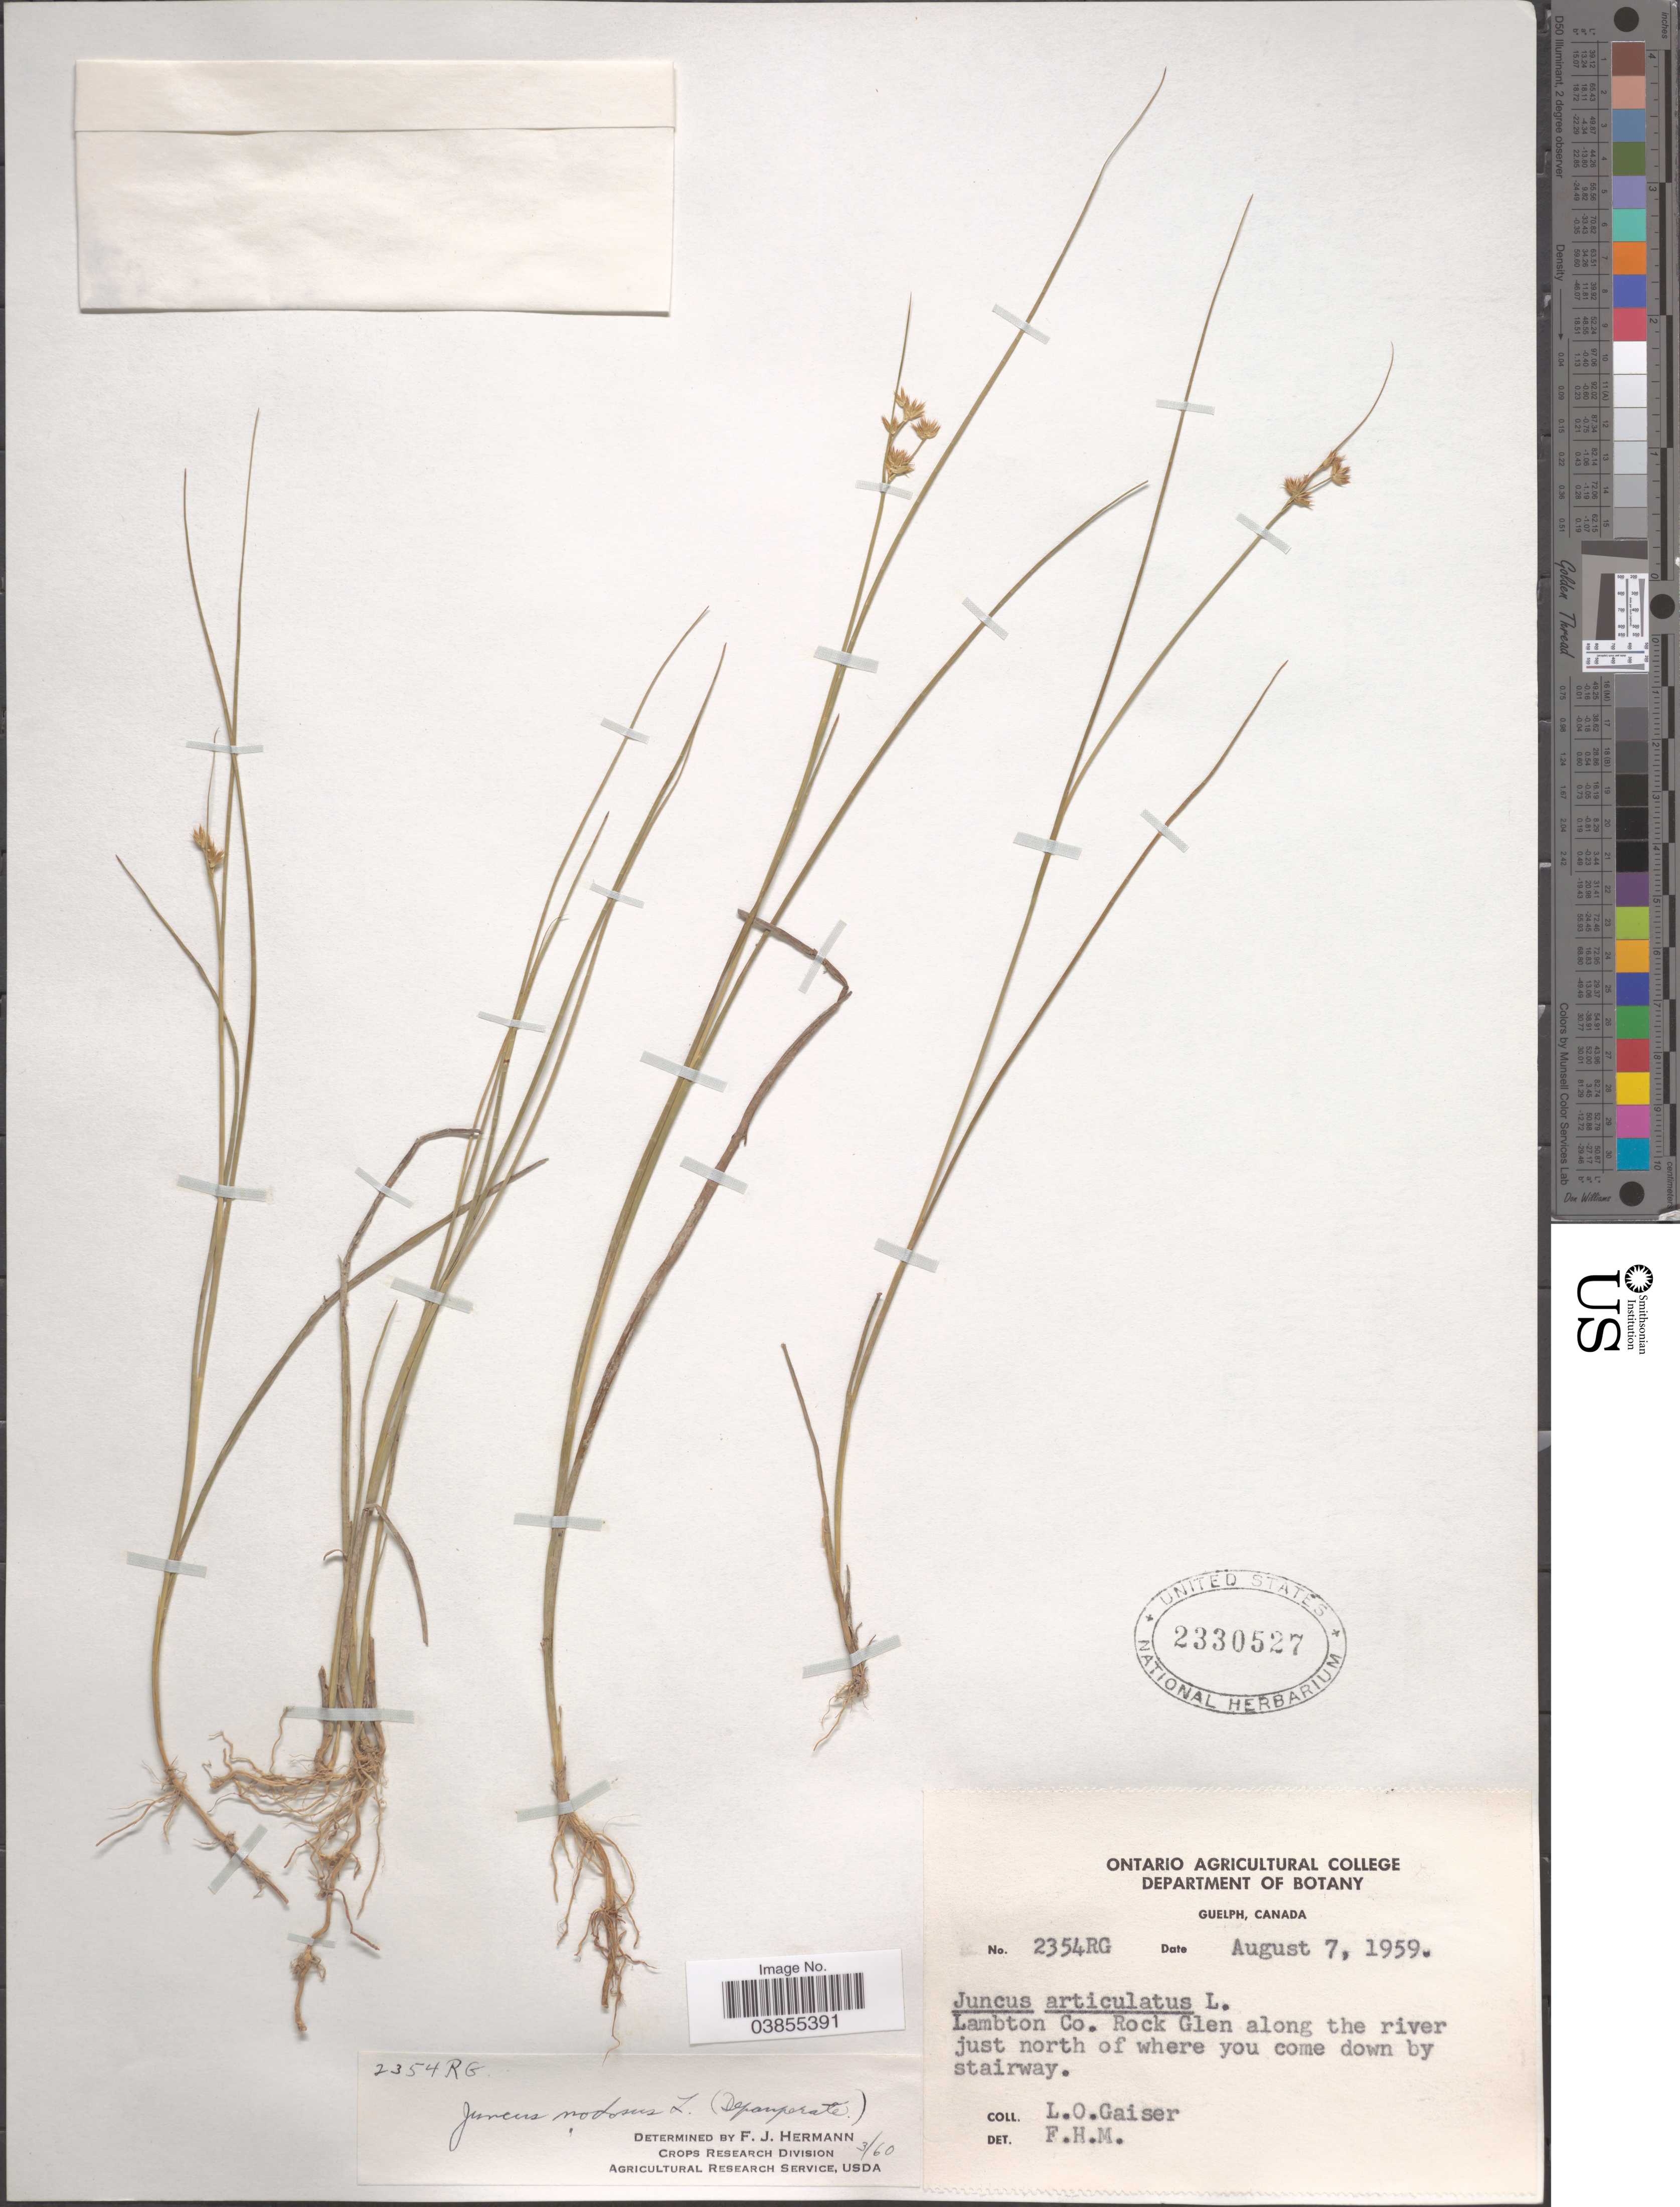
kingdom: Plantae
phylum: Tracheophyta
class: Liliopsida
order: Poales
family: Juncaceae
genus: Juncus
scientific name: Juncus nodosus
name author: L.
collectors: L. Gaiser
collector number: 2354RG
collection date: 1959-08-07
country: Canada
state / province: Ontario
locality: Lambton Co. Rock Glen along the river just north of where one comes down by stairway.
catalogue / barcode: US 2330527